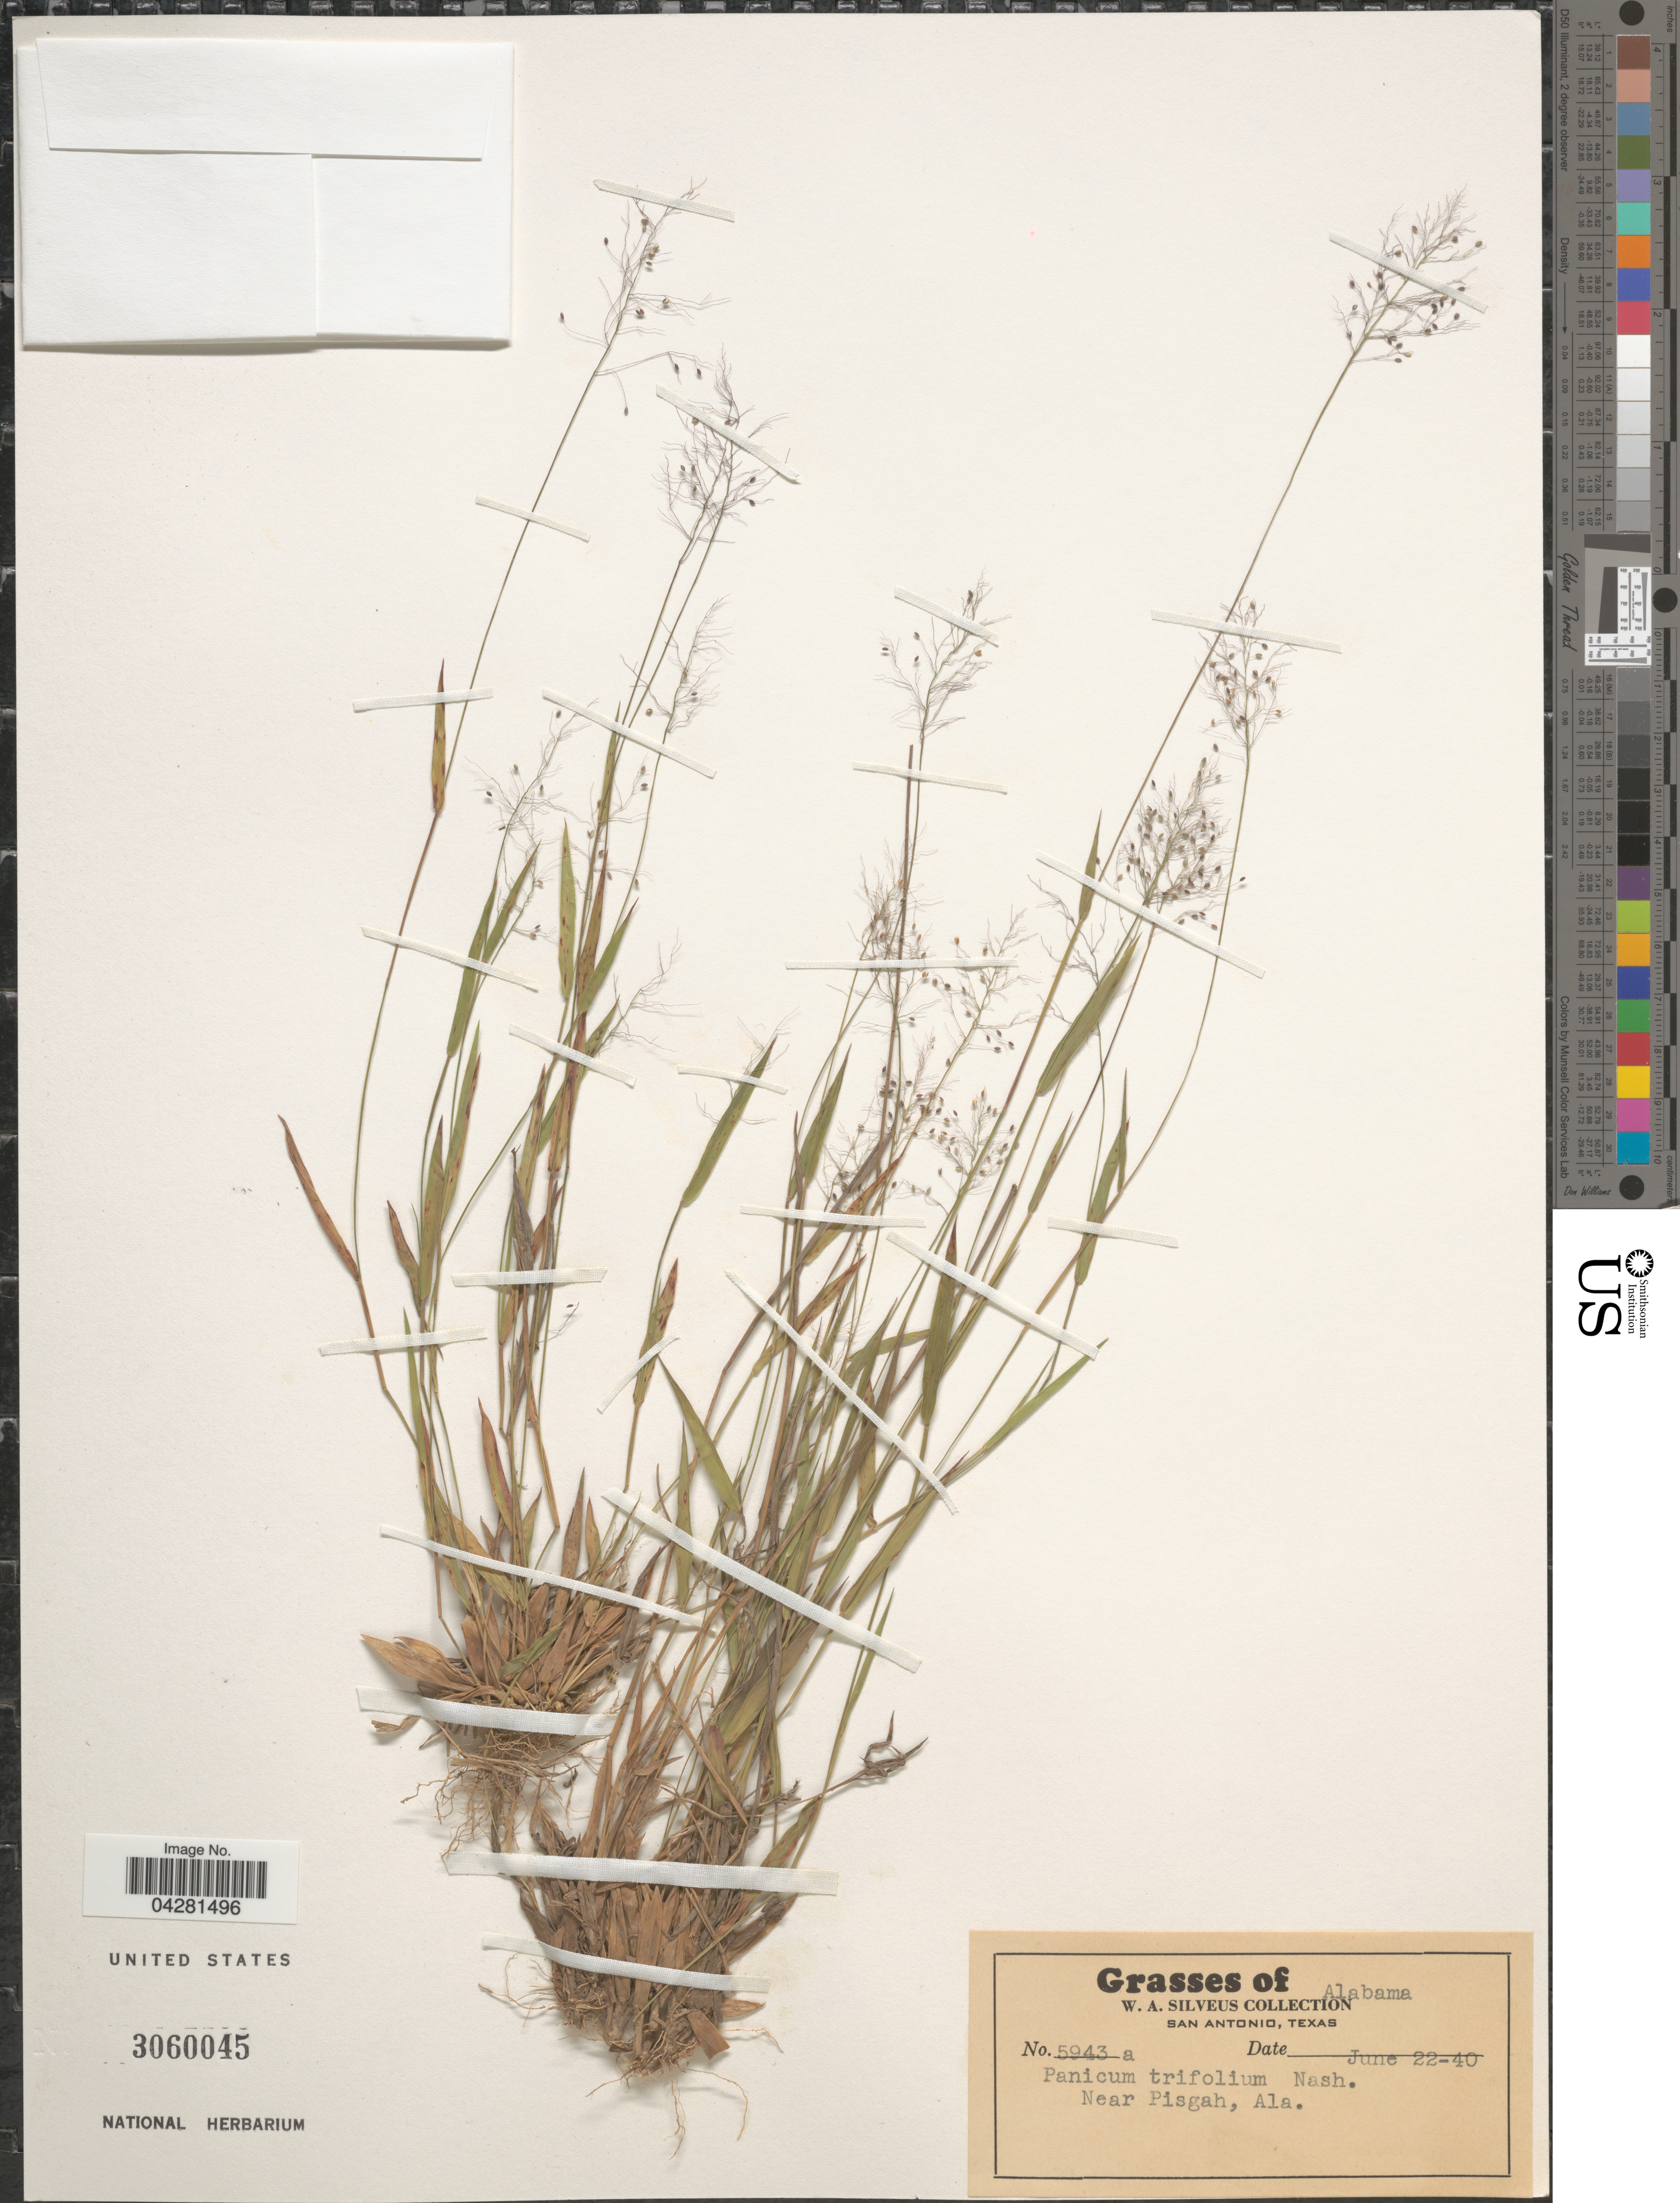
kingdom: Plantae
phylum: Tracheophyta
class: Liliopsida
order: Poales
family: Poaceae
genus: Dichanthelium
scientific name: Dichanthelium dichotomum var. unciphyllum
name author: (Trin.) Davidse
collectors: W. Silveus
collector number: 5943a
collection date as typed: Transcribed d/m/y: 22/6/40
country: United States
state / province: Alabama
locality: Near Pisgah.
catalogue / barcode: US 3060045